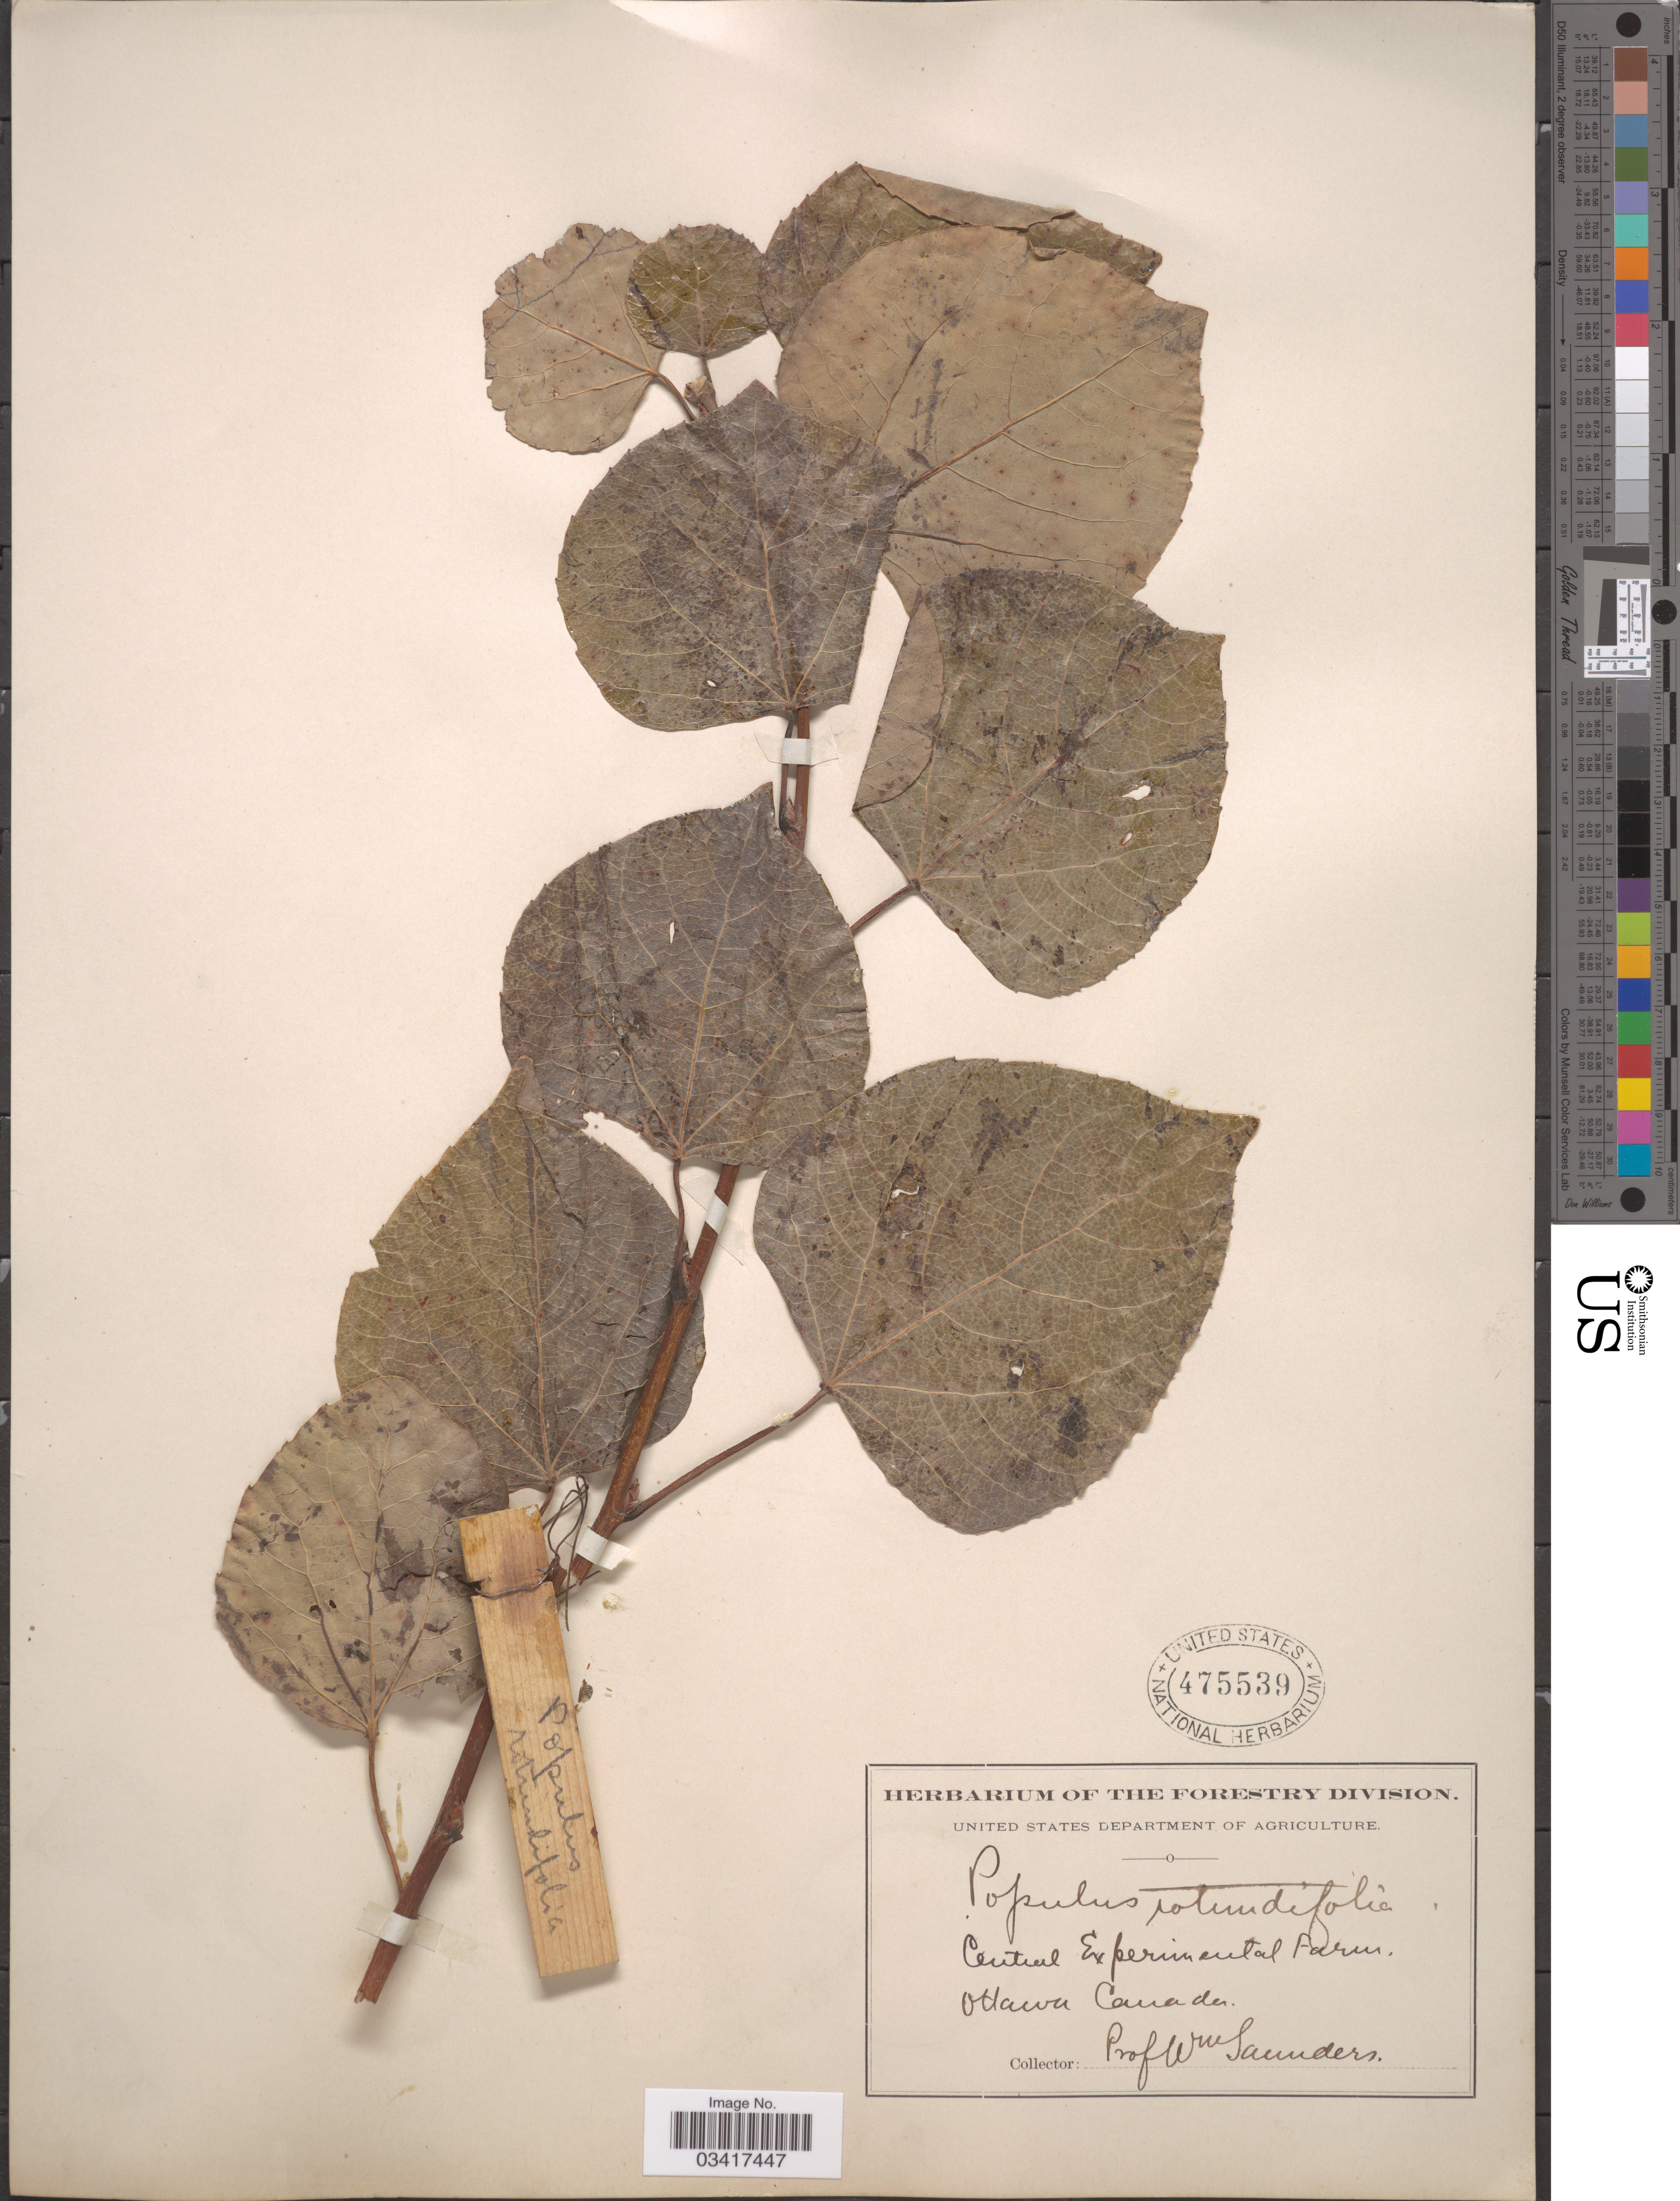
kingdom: Plantae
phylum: Tracheophyta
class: Magnoliopsida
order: Malpighiales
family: Salicaceae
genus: Populus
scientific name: Populus rotundifolia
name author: Griff.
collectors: W. Saunders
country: Canada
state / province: Ontario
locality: Central Experimental Farm. Ottawa.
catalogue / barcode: US 475539